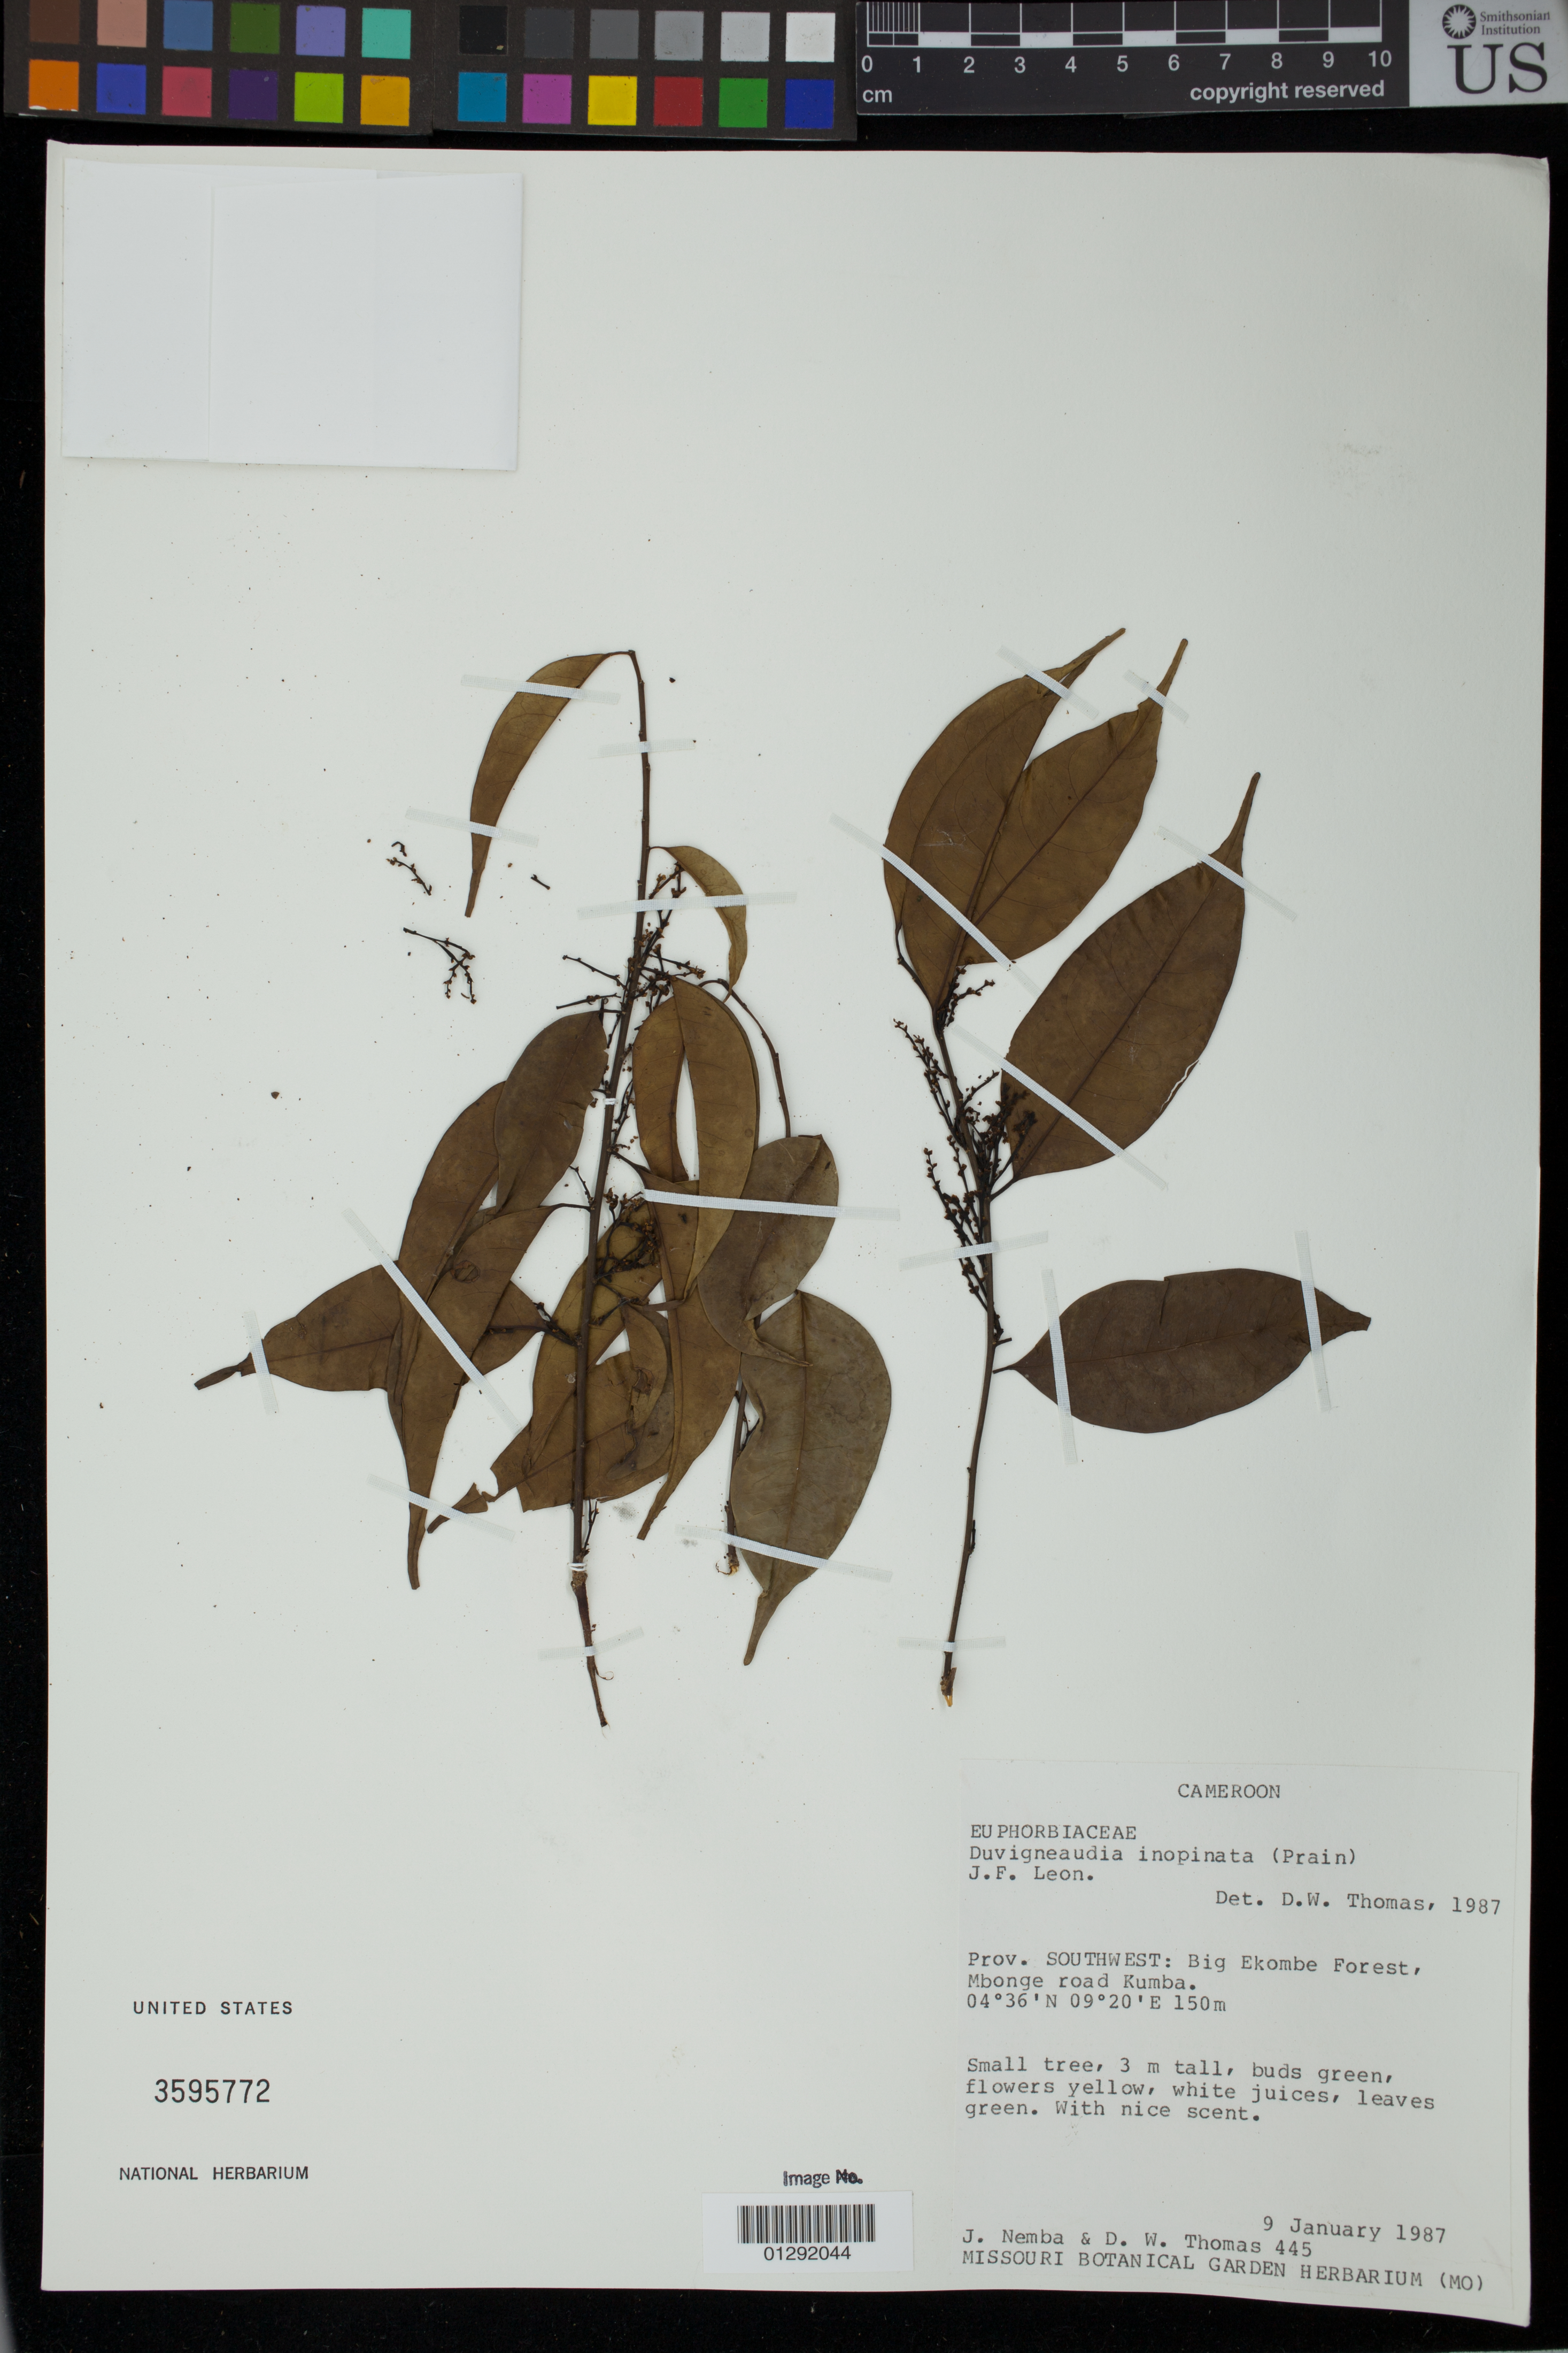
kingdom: Plantae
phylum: Tracheophyta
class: Magnoliopsida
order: Malpighiales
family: Euphorbiaceae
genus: Duvigneaudia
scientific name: Duvigneaudia inopinata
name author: (Prain) J. Léonard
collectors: J. Nemba & D. W. Thomas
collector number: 445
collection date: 1987-01-09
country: Cameroon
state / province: Sud-Ouest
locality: Big Ekombe Forest, Mbonge Road, Kumba.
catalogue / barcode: US 3595772